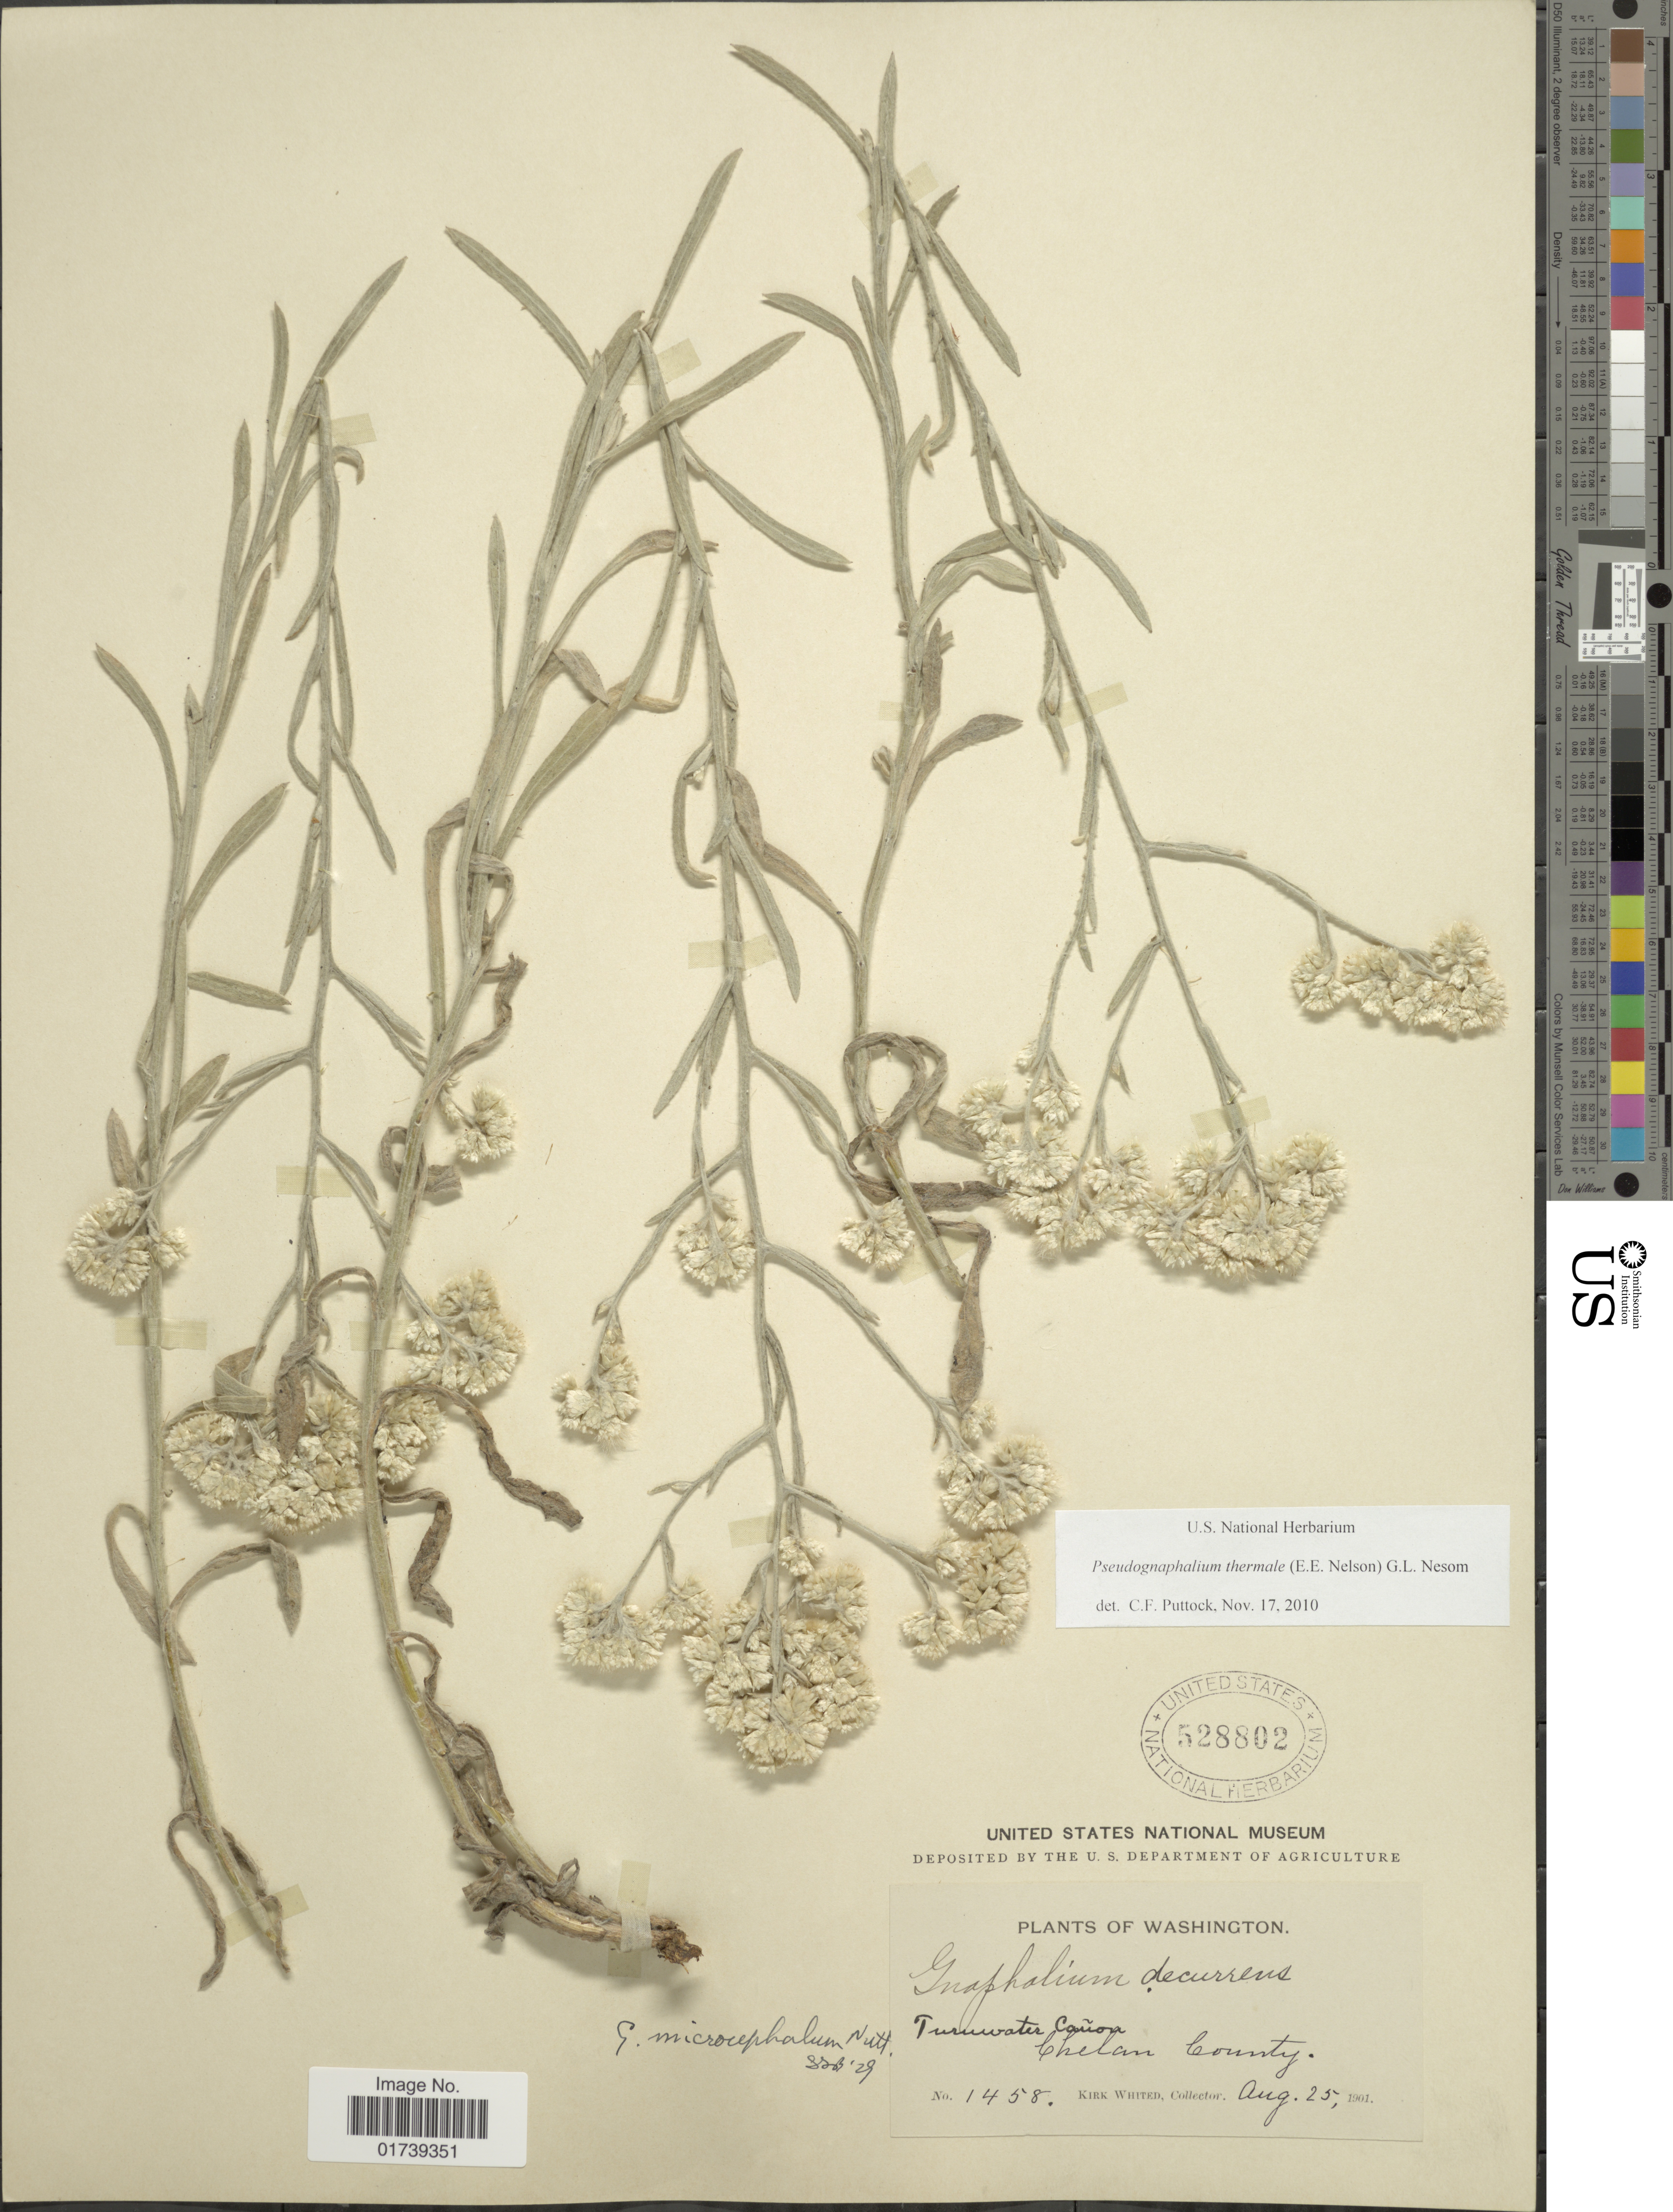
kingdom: Plantae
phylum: Tracheophyta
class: Magnoliopsida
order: Asterales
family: Asteraceae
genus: Pseudognaphalium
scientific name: Pseudognaphalium thermale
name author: (E.E. Nelson) G.L. Nesom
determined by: Puttock, Christopher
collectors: K. Whited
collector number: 1458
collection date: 1901-08-25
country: United States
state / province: Washington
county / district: Chelan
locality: Turuwater Canon, Ghelan County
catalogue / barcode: US 528802